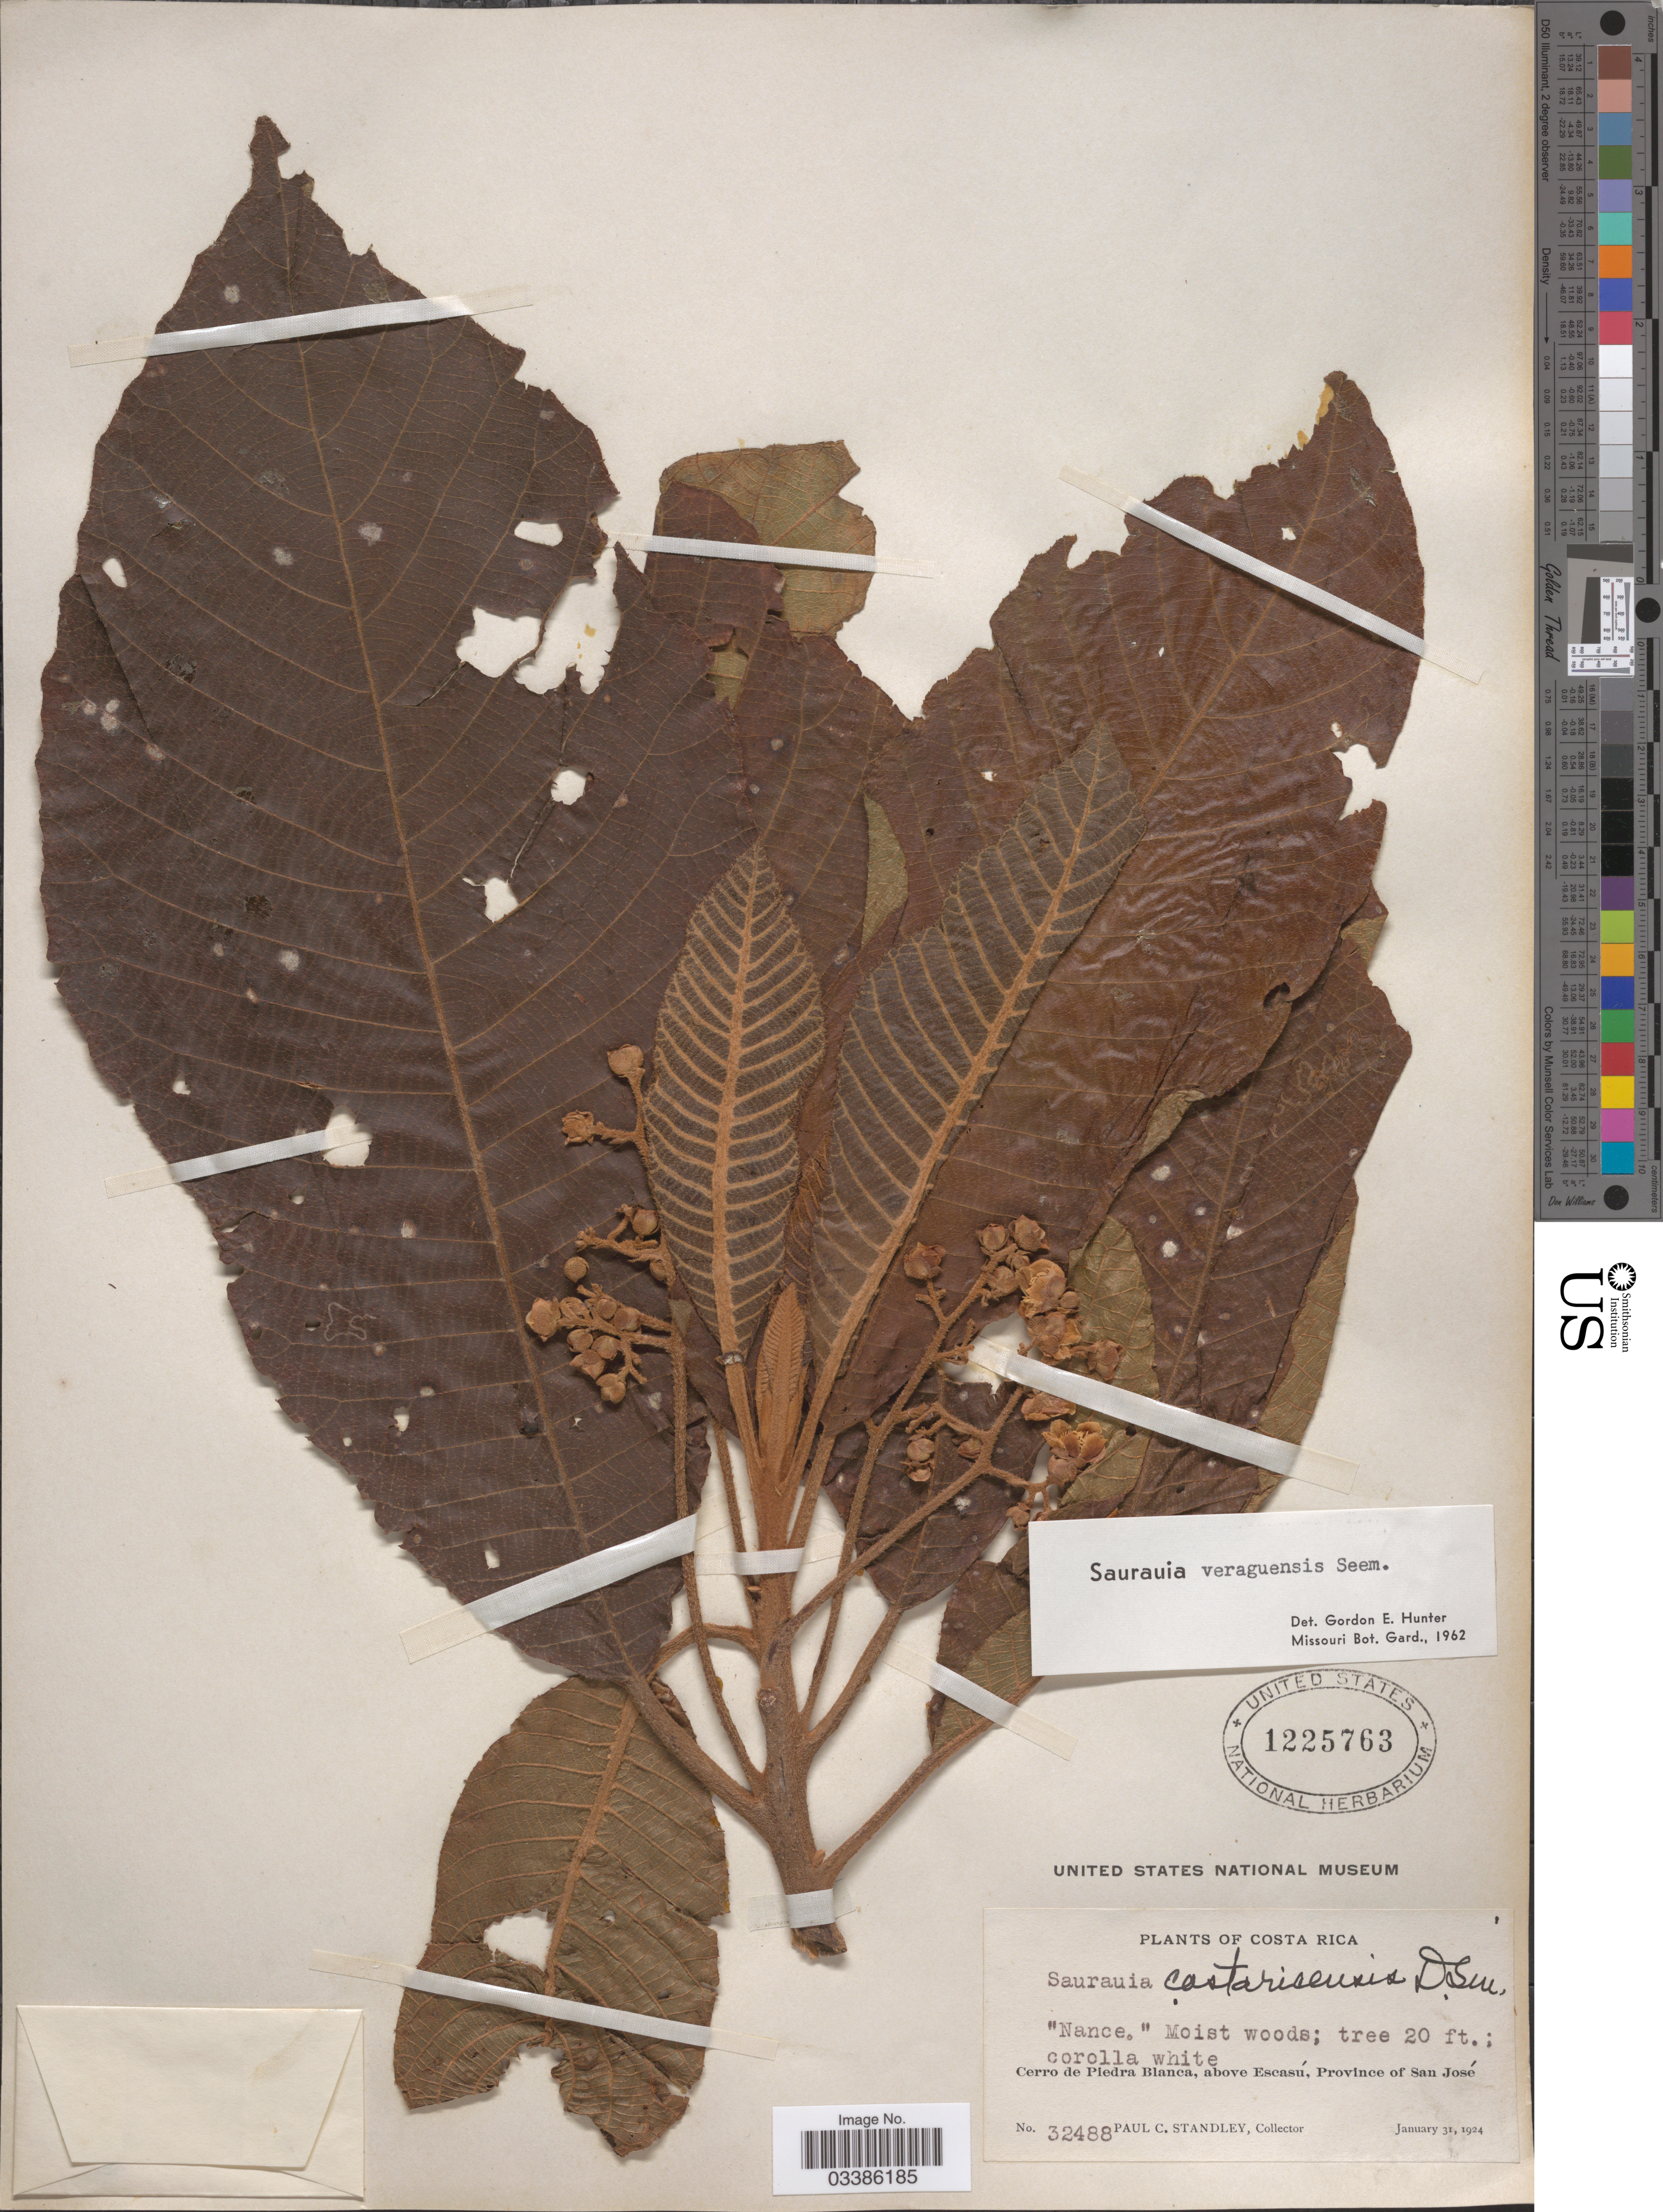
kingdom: Plantae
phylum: Tracheophyta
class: Magnoliopsida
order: Ericales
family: Actinidiaceae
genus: Saurauia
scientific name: Saurauia veraguasensis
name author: Seem.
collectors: P. C. Standley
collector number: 32488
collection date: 1924-01-31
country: Costa Rica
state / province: San José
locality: Cerro de Piedra Blanca, above Escasú.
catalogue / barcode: US 1225763